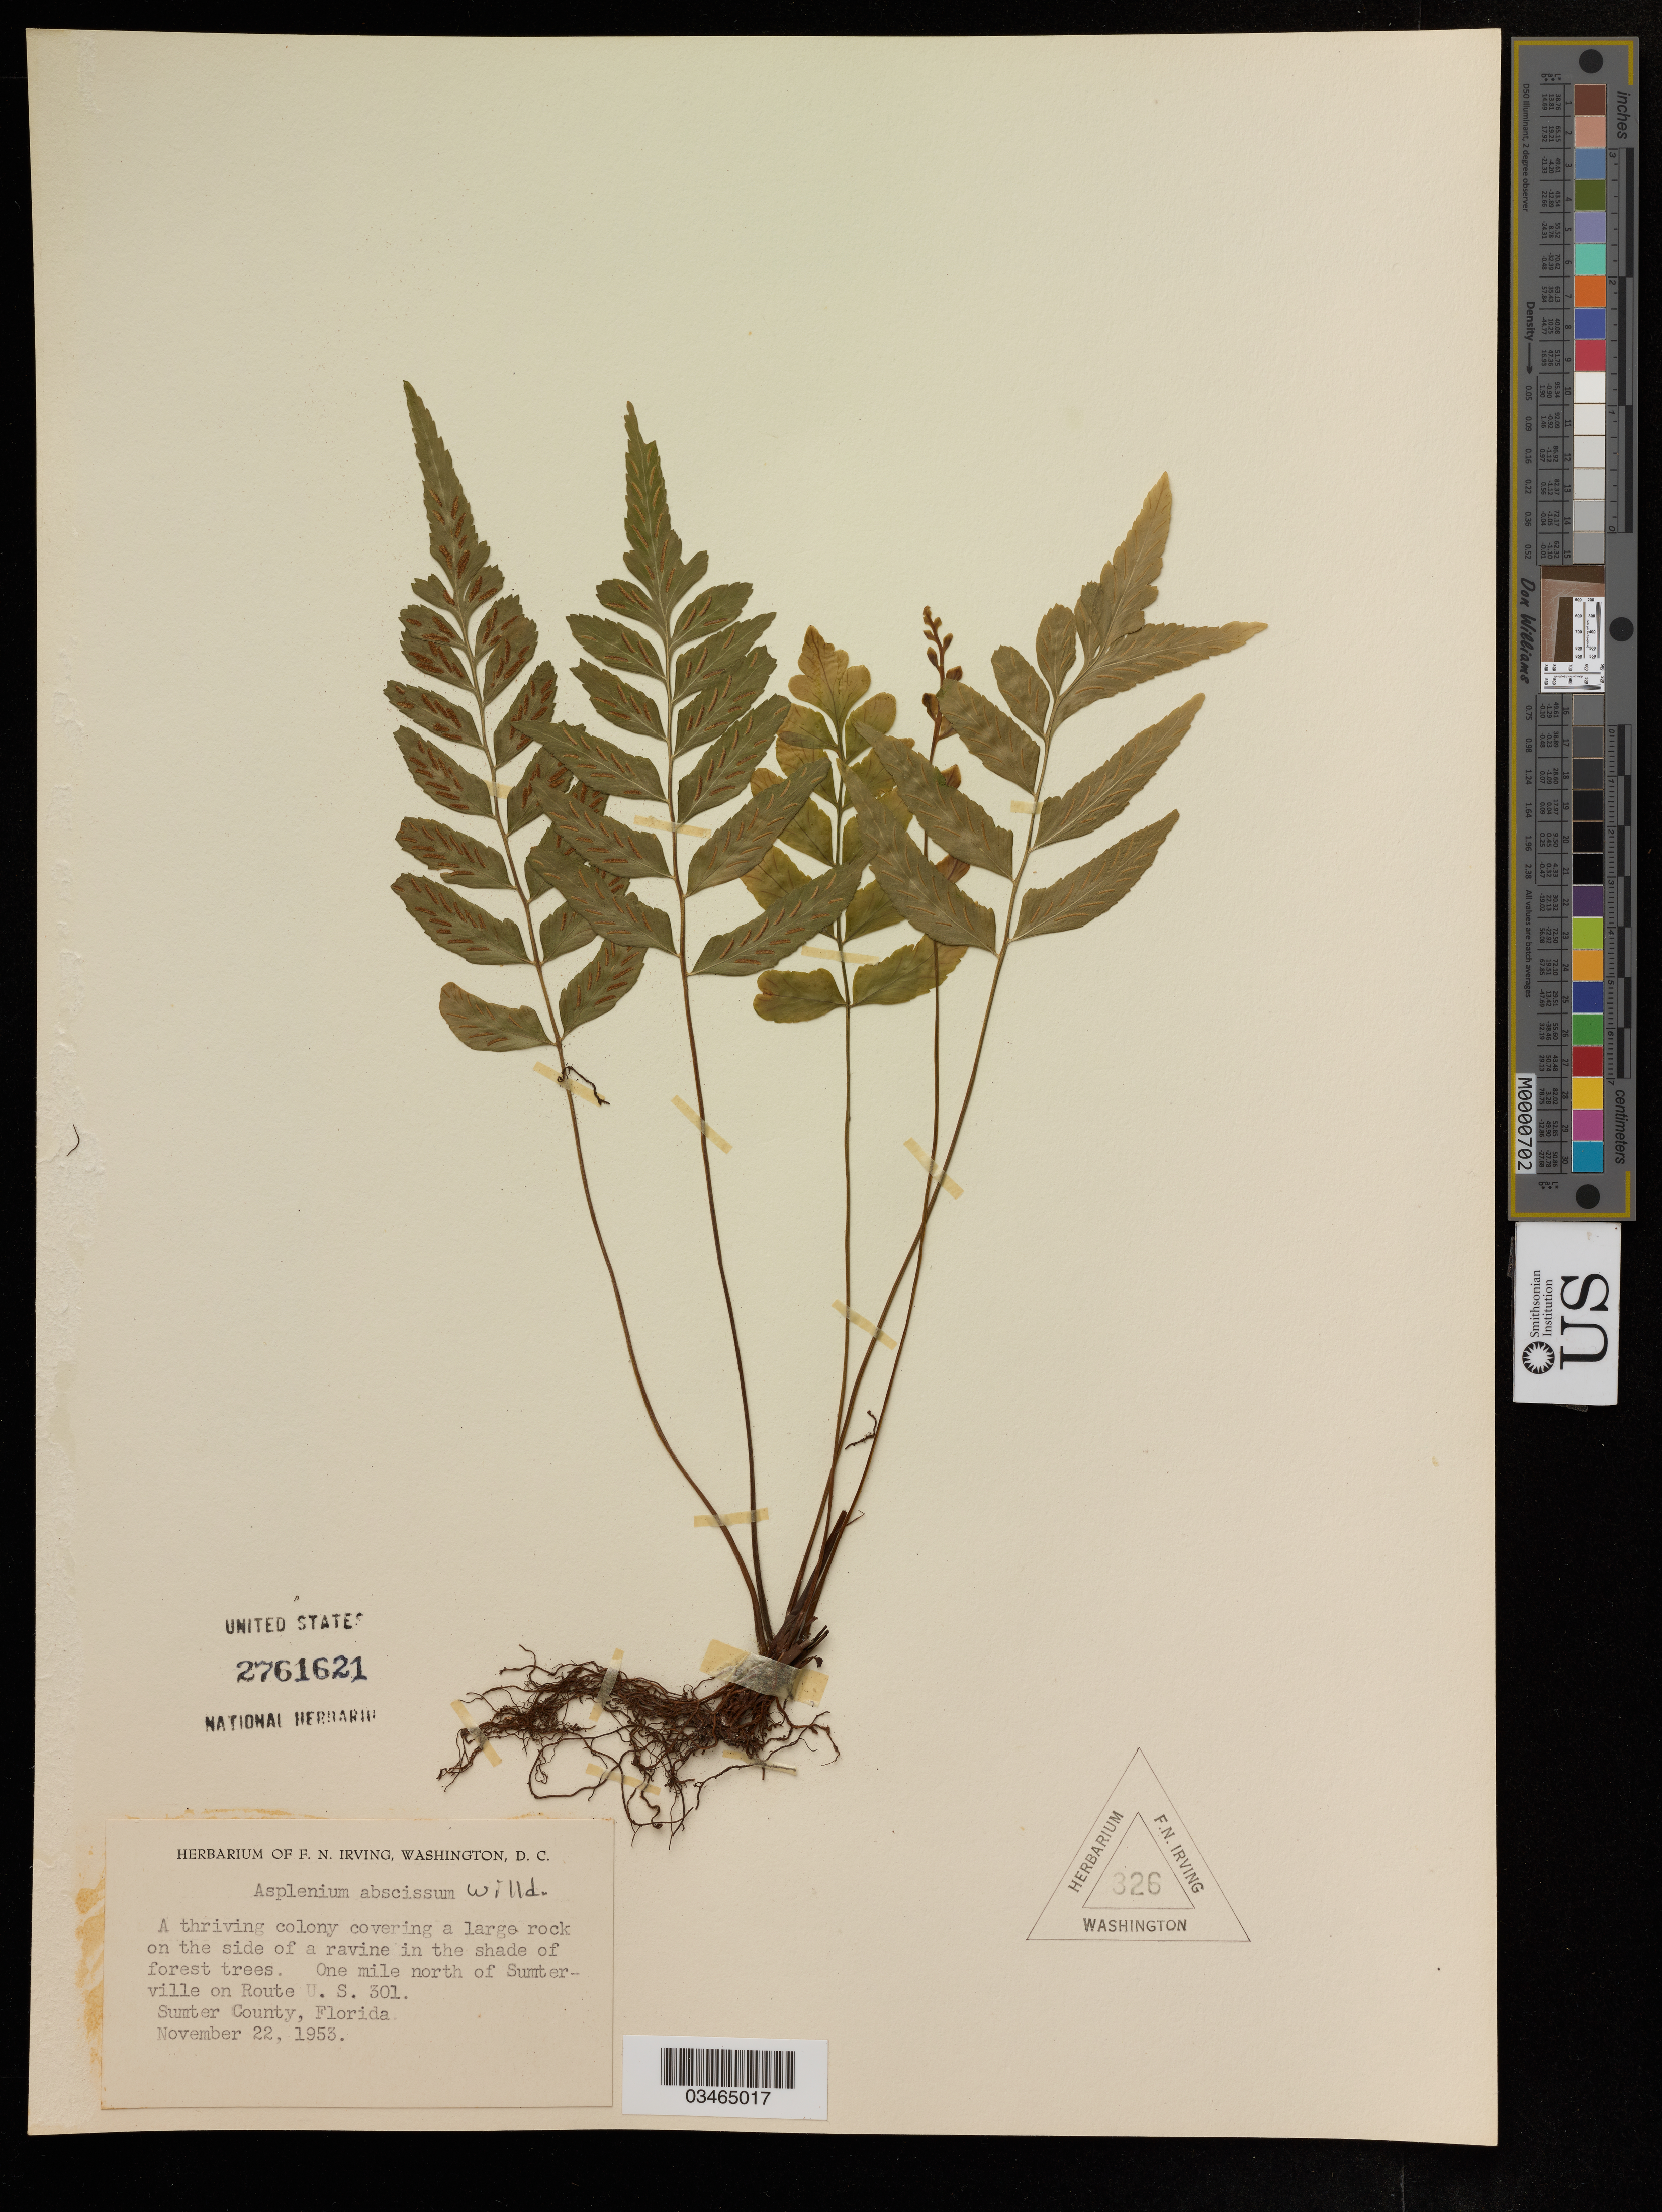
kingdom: Plantae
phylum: Tracheophyta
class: Polypodiopsida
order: Polypodiales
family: Aspleniaceae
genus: Asplenium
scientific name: Asplenium abscissum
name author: Willd.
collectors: ex herb. F.N. Irving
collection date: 1953-11-22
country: United States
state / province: Florida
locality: A thriving colony covering a large rock on the side of a ravine in the shade of forest trees, One mile north of Sumterville on Route U.S. 301, Sumter County.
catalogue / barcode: US 2761621